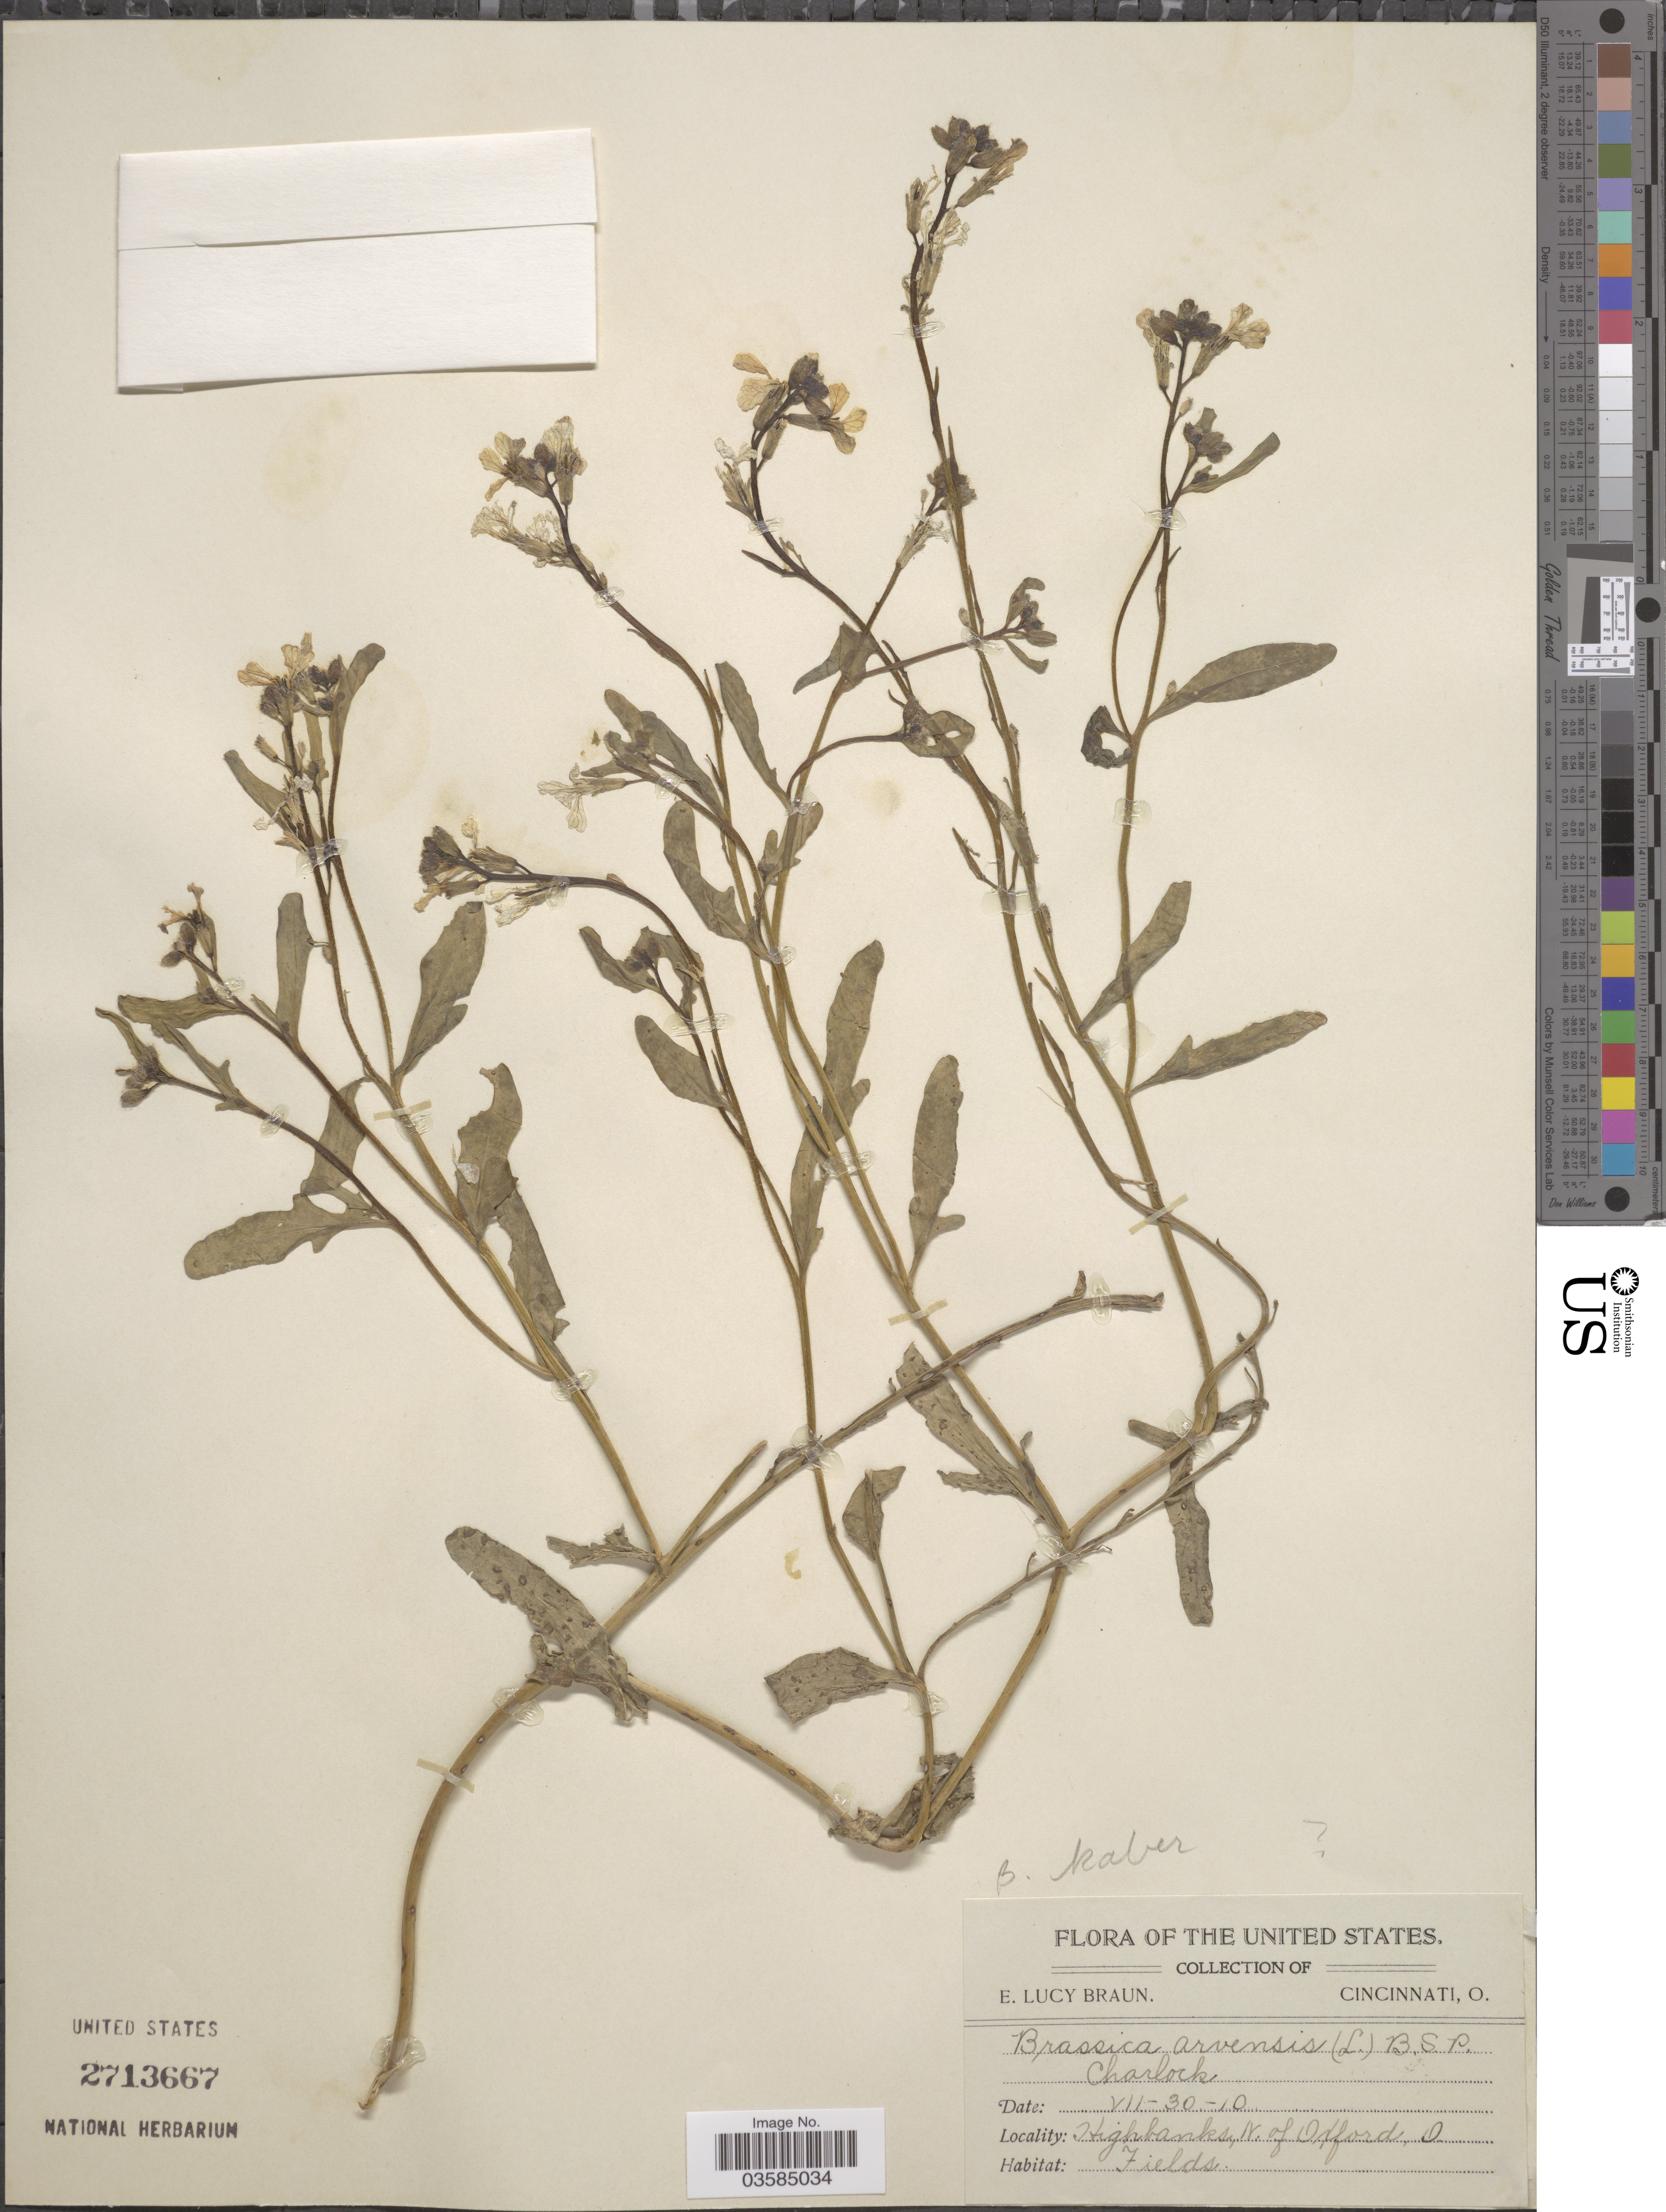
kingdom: Plantae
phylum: Tracheophyta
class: Magnoliopsida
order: Brassicales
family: Brassicaceae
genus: Brassica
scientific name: Brassica kaber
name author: (DC.) L.C. Wheeler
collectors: E. L. Braun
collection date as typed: Transcribed d/m/y: 30/7/10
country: United States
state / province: Ohio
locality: Highbanks, N. of Oxford.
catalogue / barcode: US 2713667